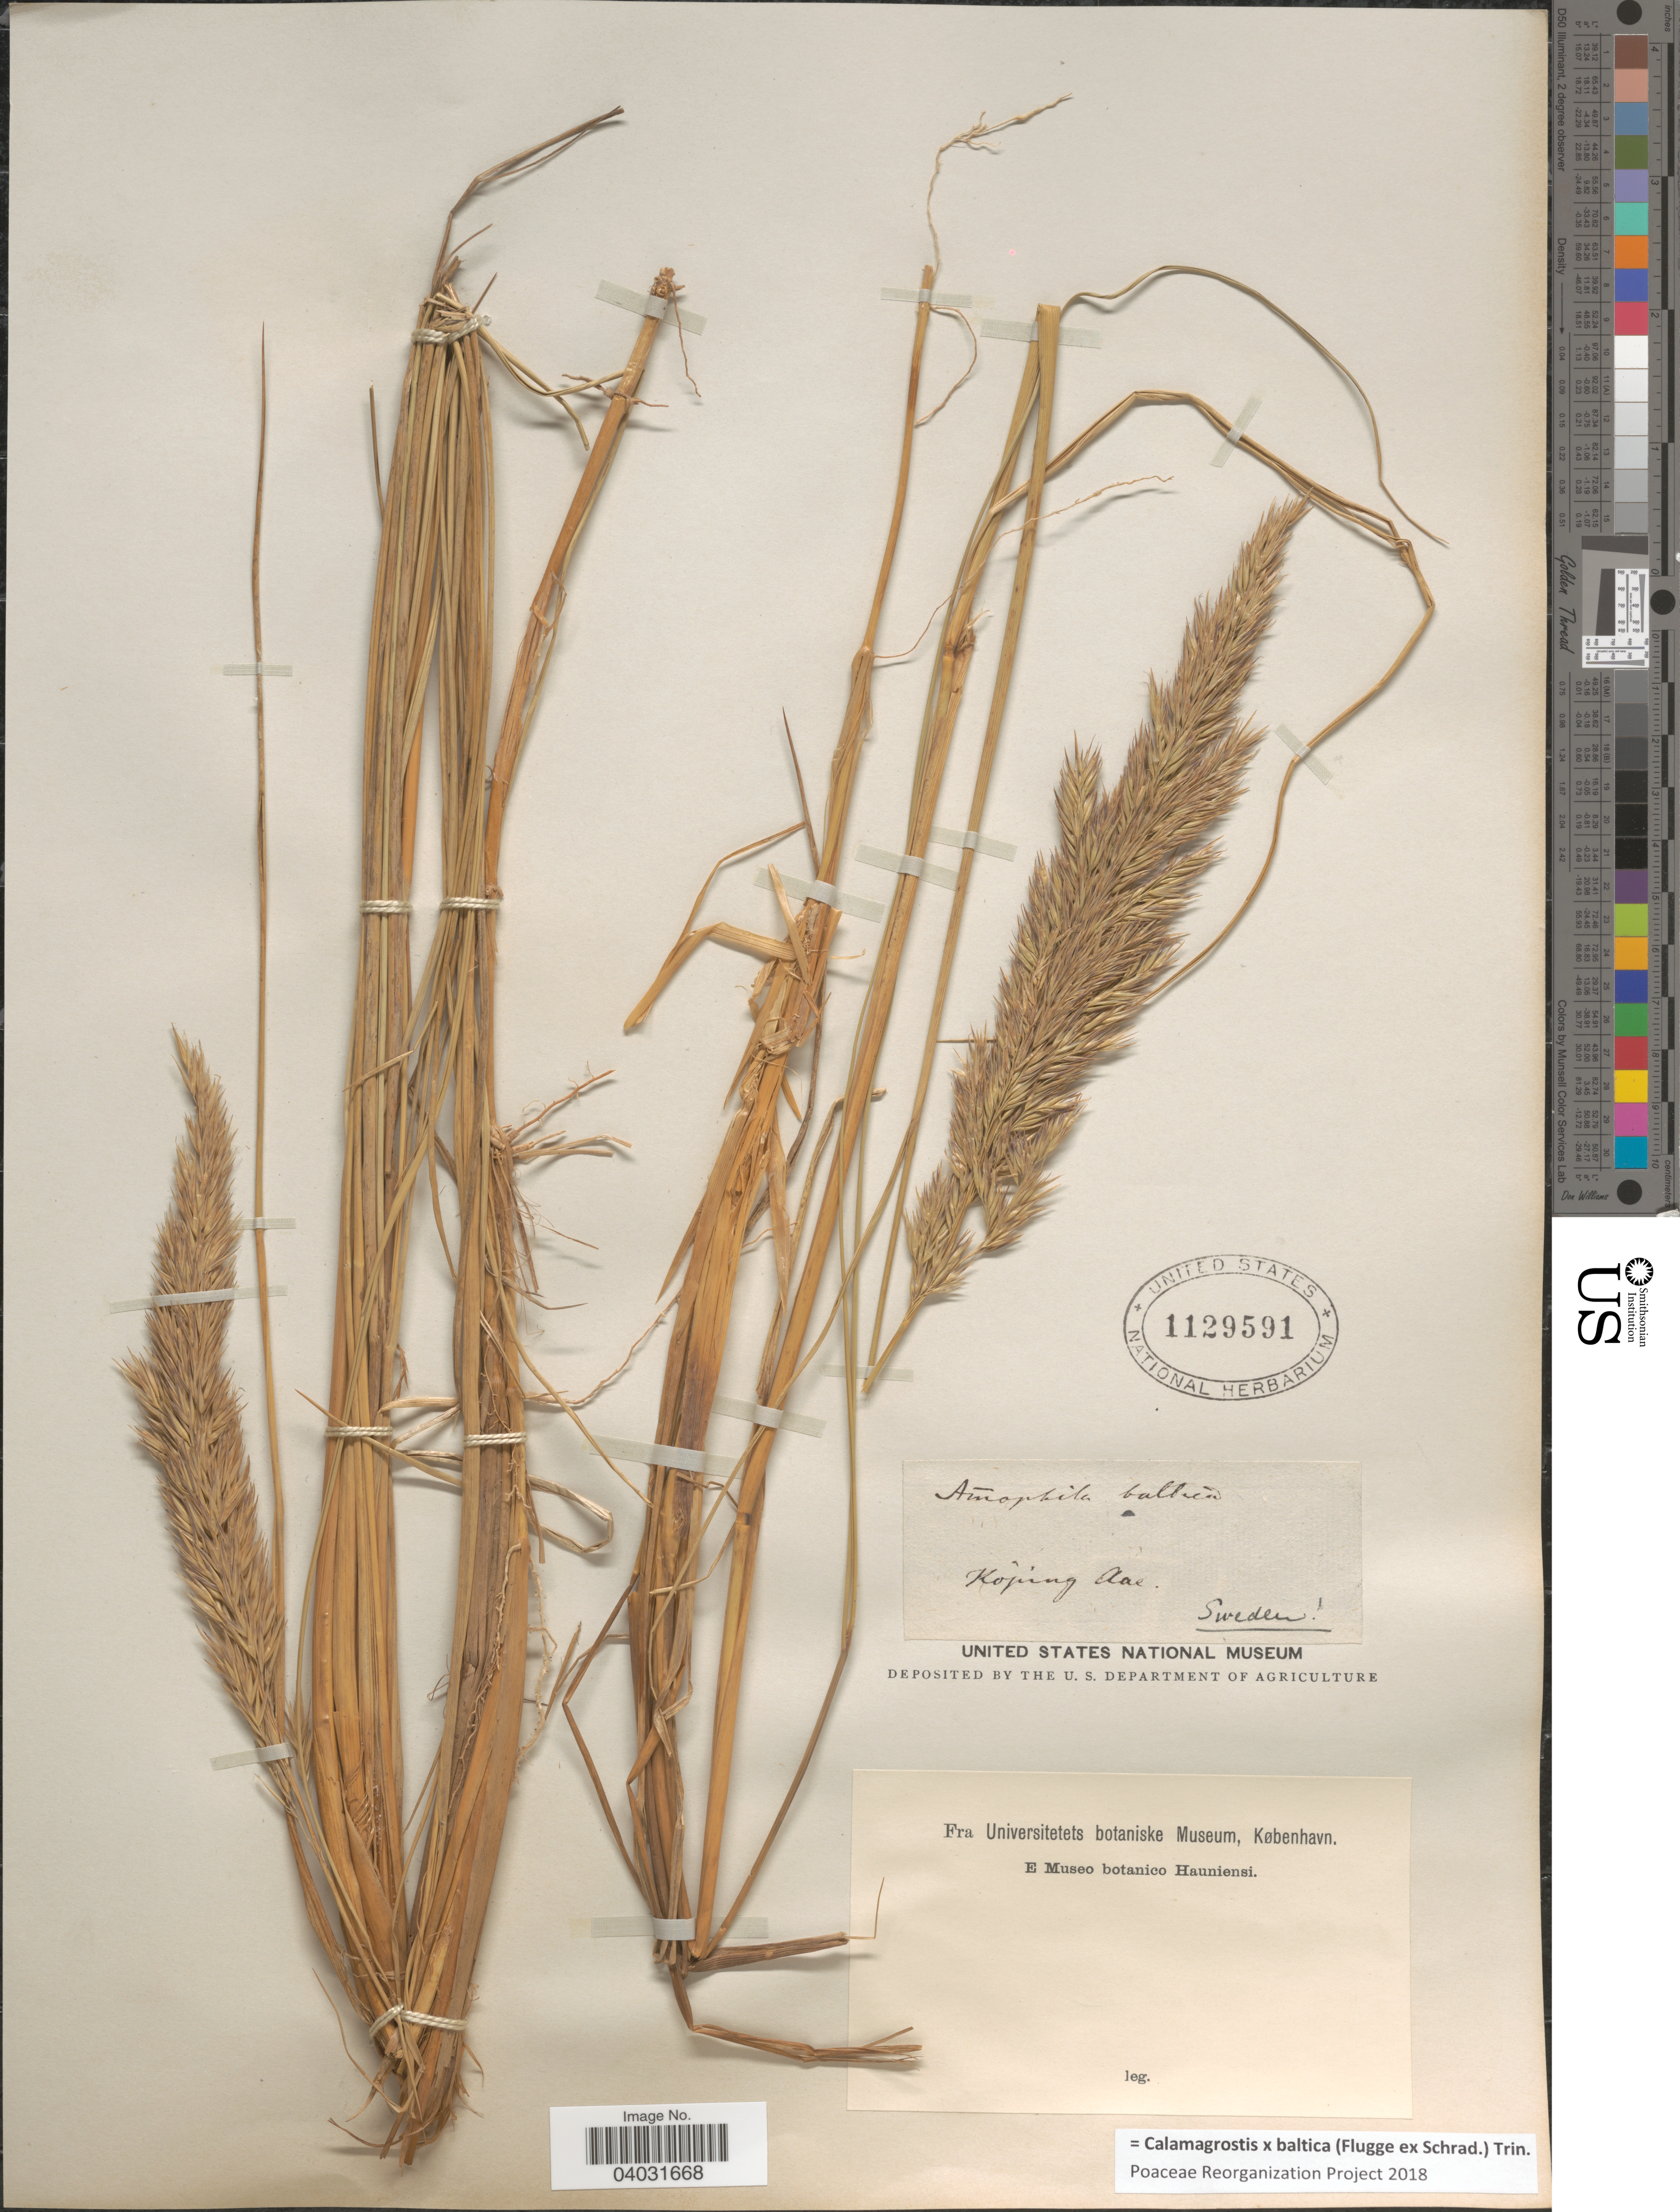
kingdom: Plantae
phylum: Tracheophyta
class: Liliopsida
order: Poales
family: Poaceae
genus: Calamagrostis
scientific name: Calamagrostis x baltica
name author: (Flüggé ex Schrad.) Trin.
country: Sweden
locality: Köping Aae.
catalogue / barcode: US 1129591